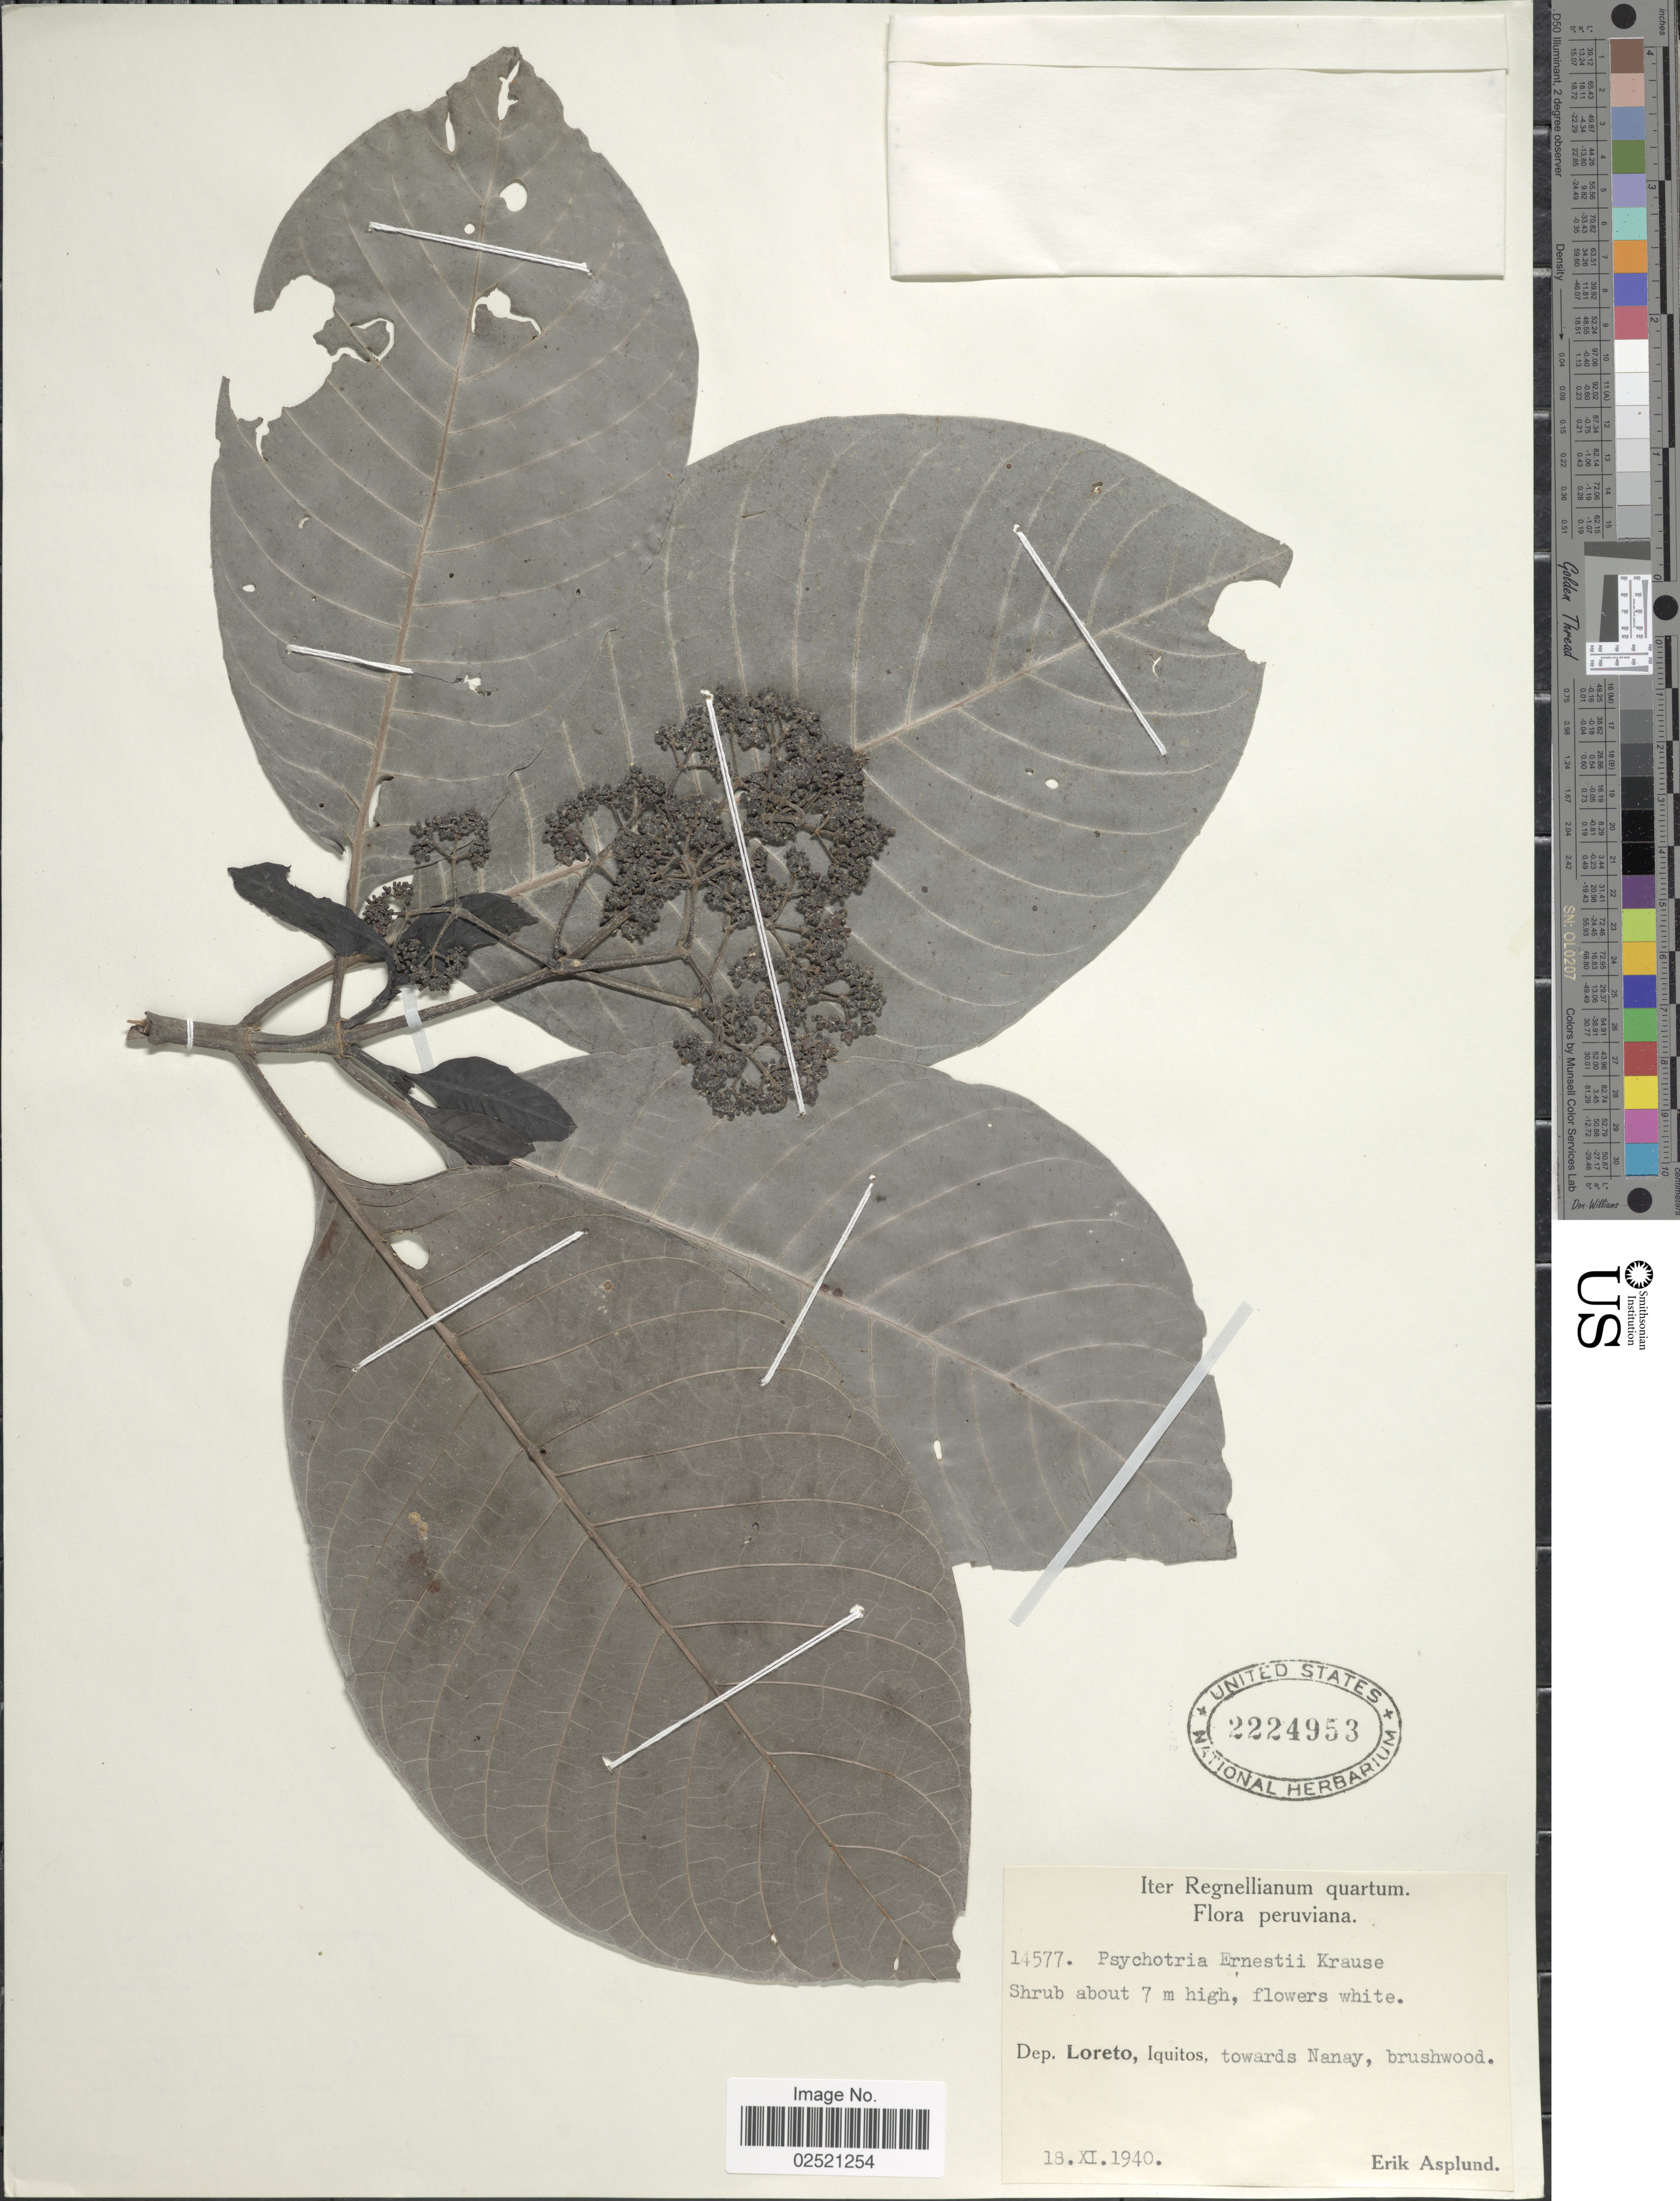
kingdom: Plantae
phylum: Tracheophyta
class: Magnoliopsida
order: Gentianales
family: Rubiaceae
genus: Psychotria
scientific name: Psychotria ernestii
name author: K. Krause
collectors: E. Asplund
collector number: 14577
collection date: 1940-11-18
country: Peru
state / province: Loreto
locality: Iter Regnellianum quartum, peruviana, Iquitos, towards Nanay, brushwood.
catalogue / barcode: US 2224953